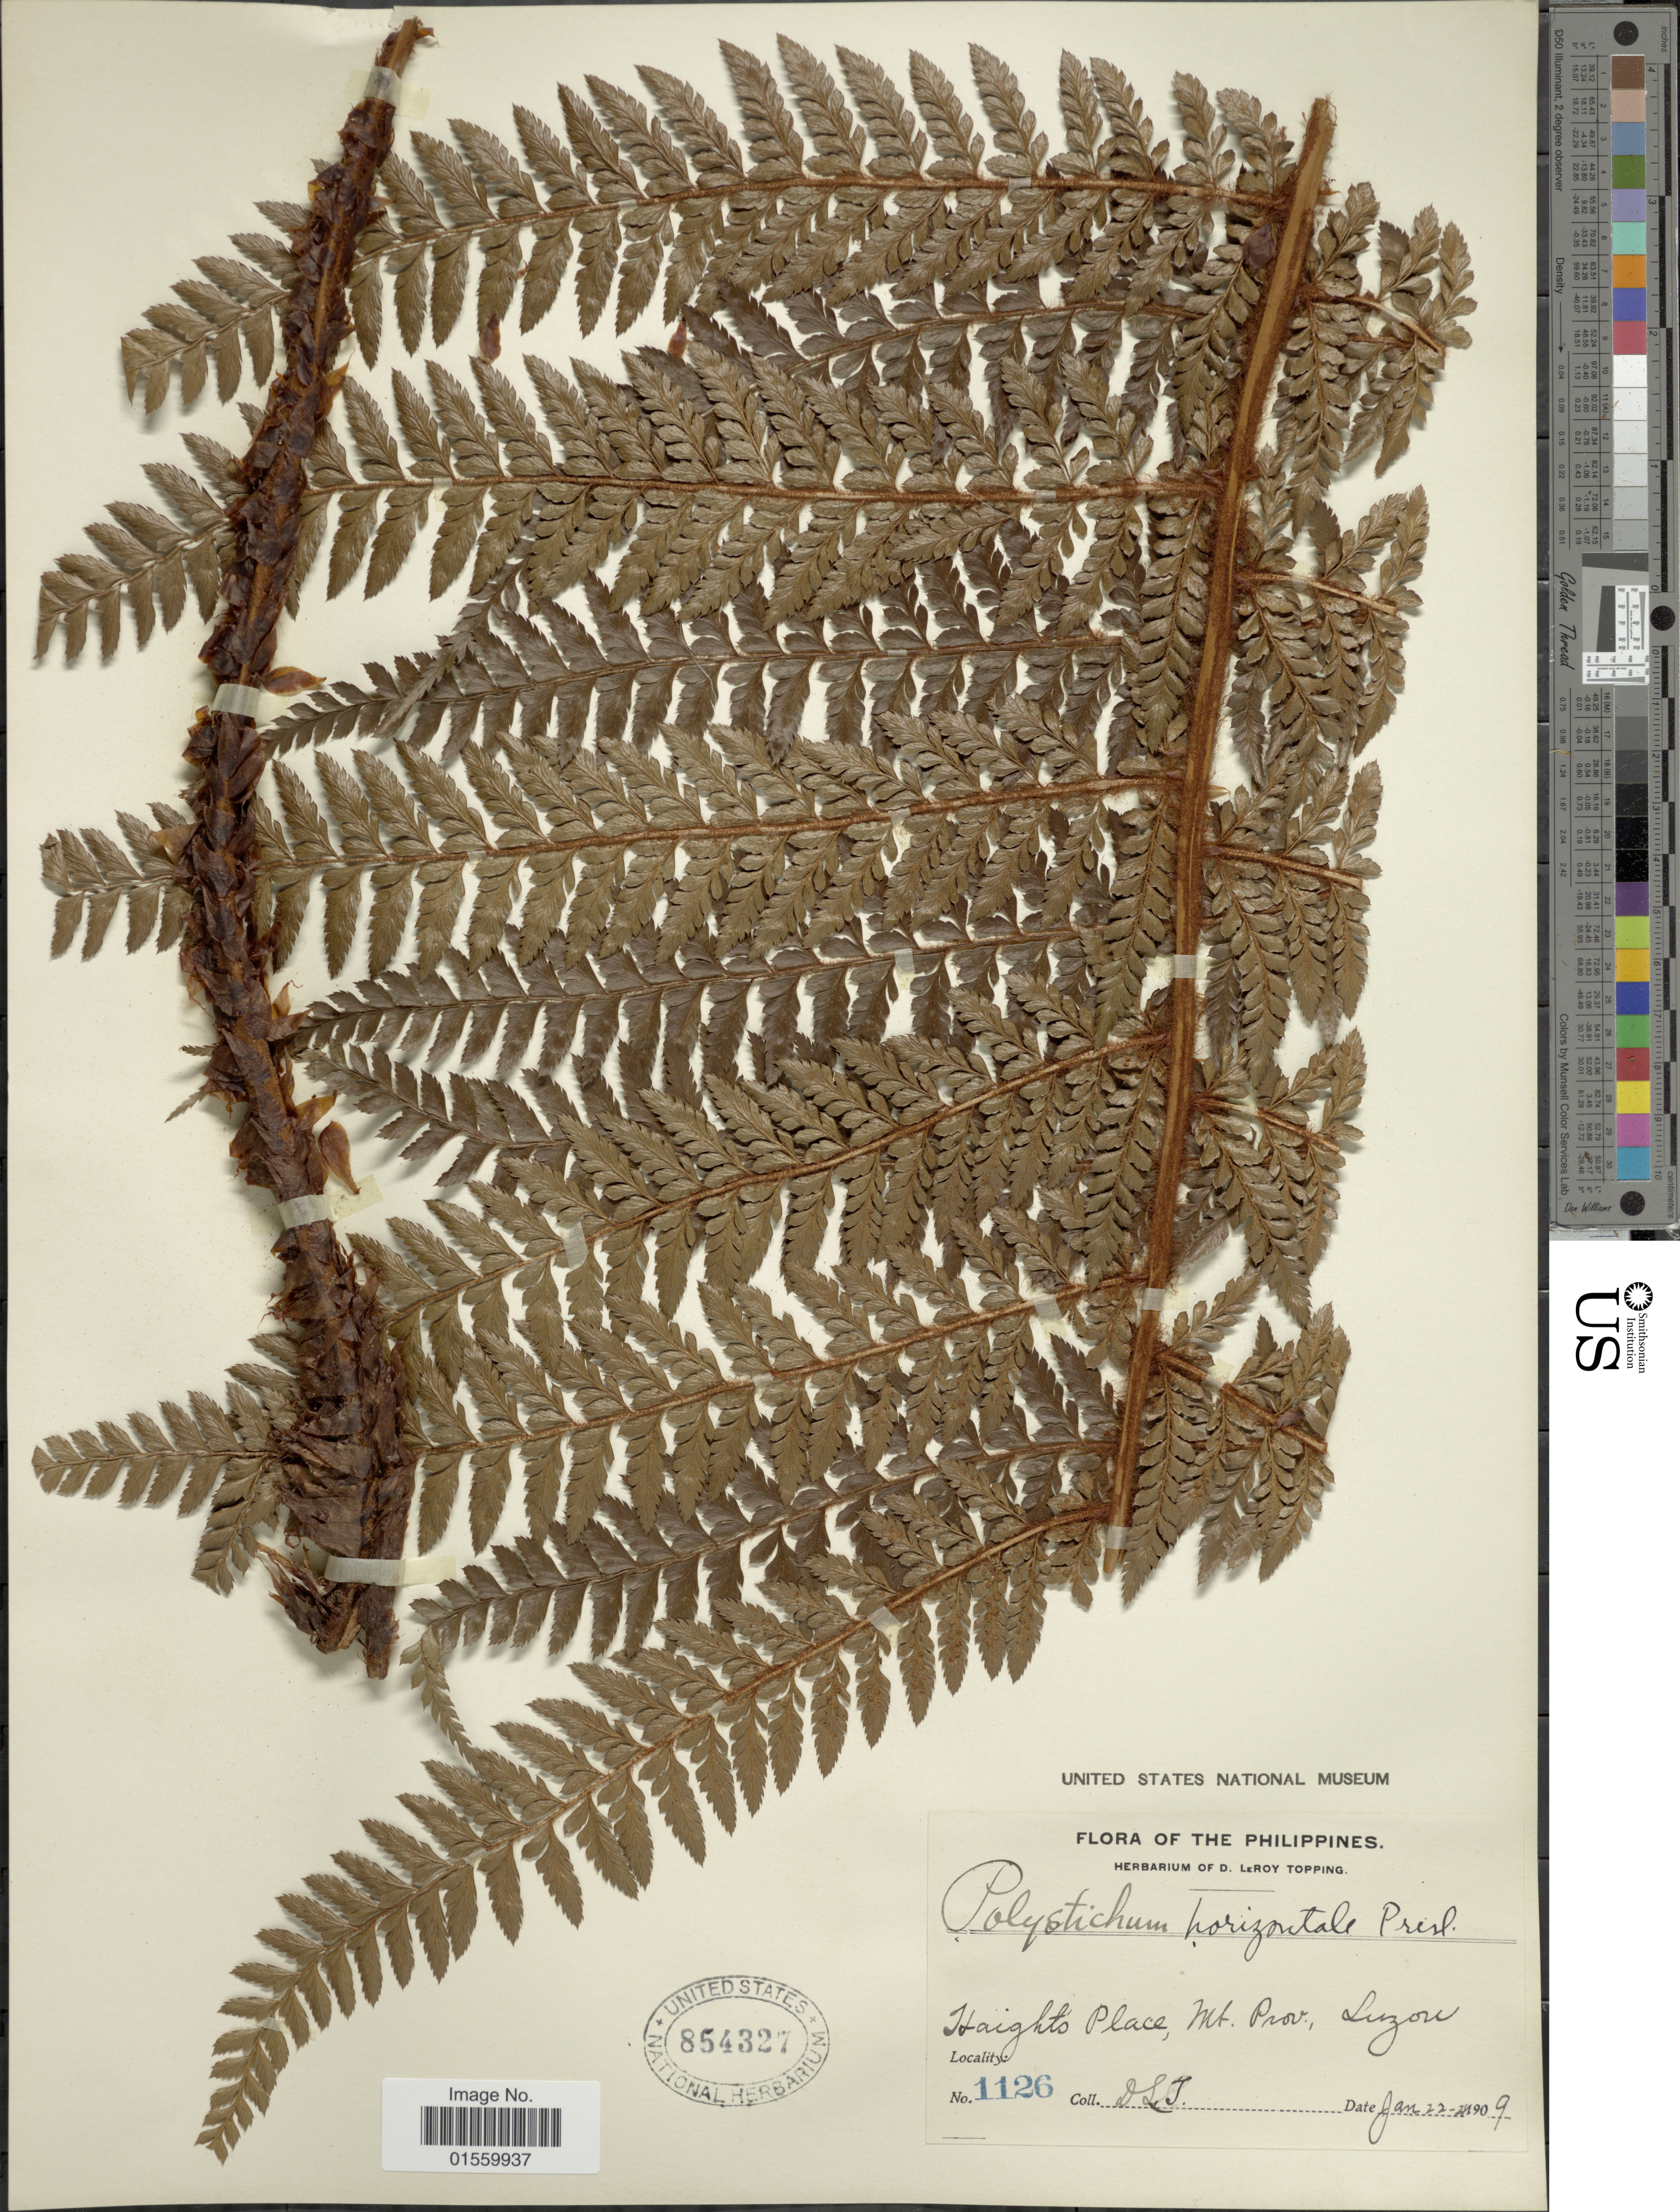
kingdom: Plantae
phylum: Tracheophyta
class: Polypodiopsida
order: Polypodiales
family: Dryopteridaceae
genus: Polystichum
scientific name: Polystichum horizontale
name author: C. Presl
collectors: D. L. Topping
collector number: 1126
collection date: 1909-01-22/1909-01-24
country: Philippines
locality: Haights Place, Mt. Prov., Luzon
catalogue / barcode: US 854327